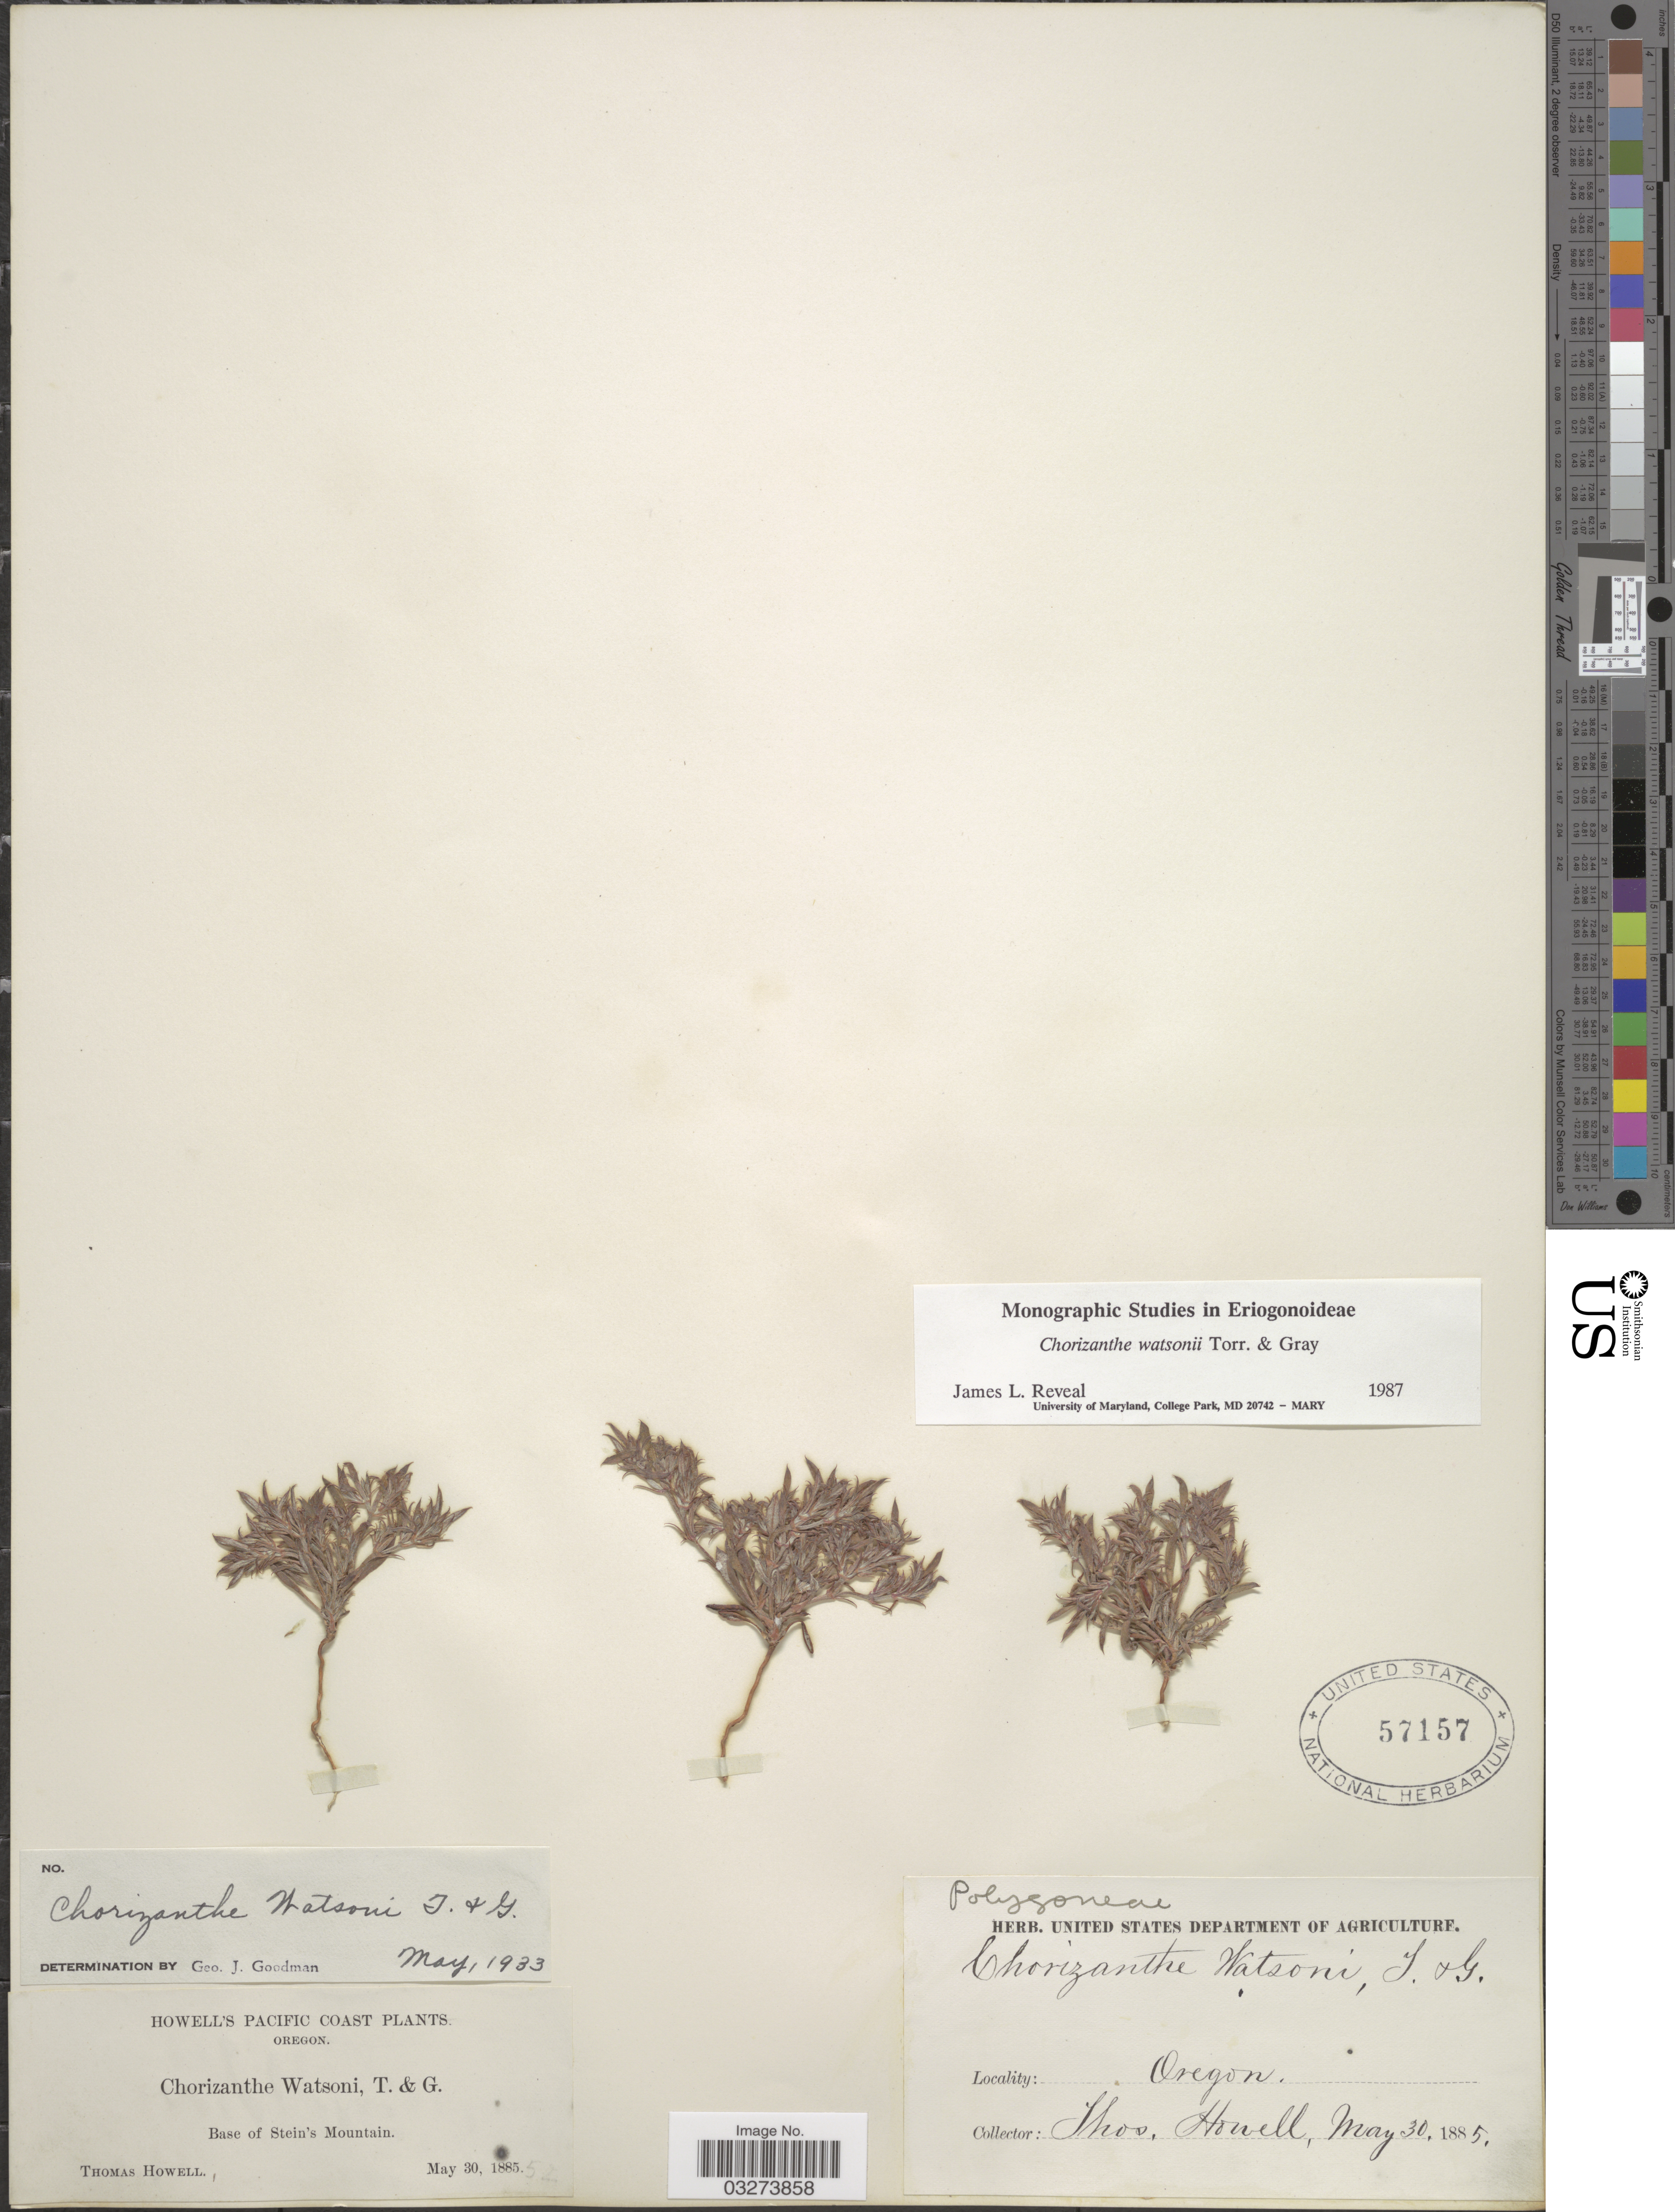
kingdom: Plantae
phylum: Tracheophyta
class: Magnoliopsida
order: Caryophyllales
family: Polygonaceae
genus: Chorizanthe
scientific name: Chorizanthe watsonii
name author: Torr. & A. Gray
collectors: T. Howell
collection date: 1885-05-30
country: United States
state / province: Oregon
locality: Pacific Coast. Base of Stein's Mountain.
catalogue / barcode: US 57157